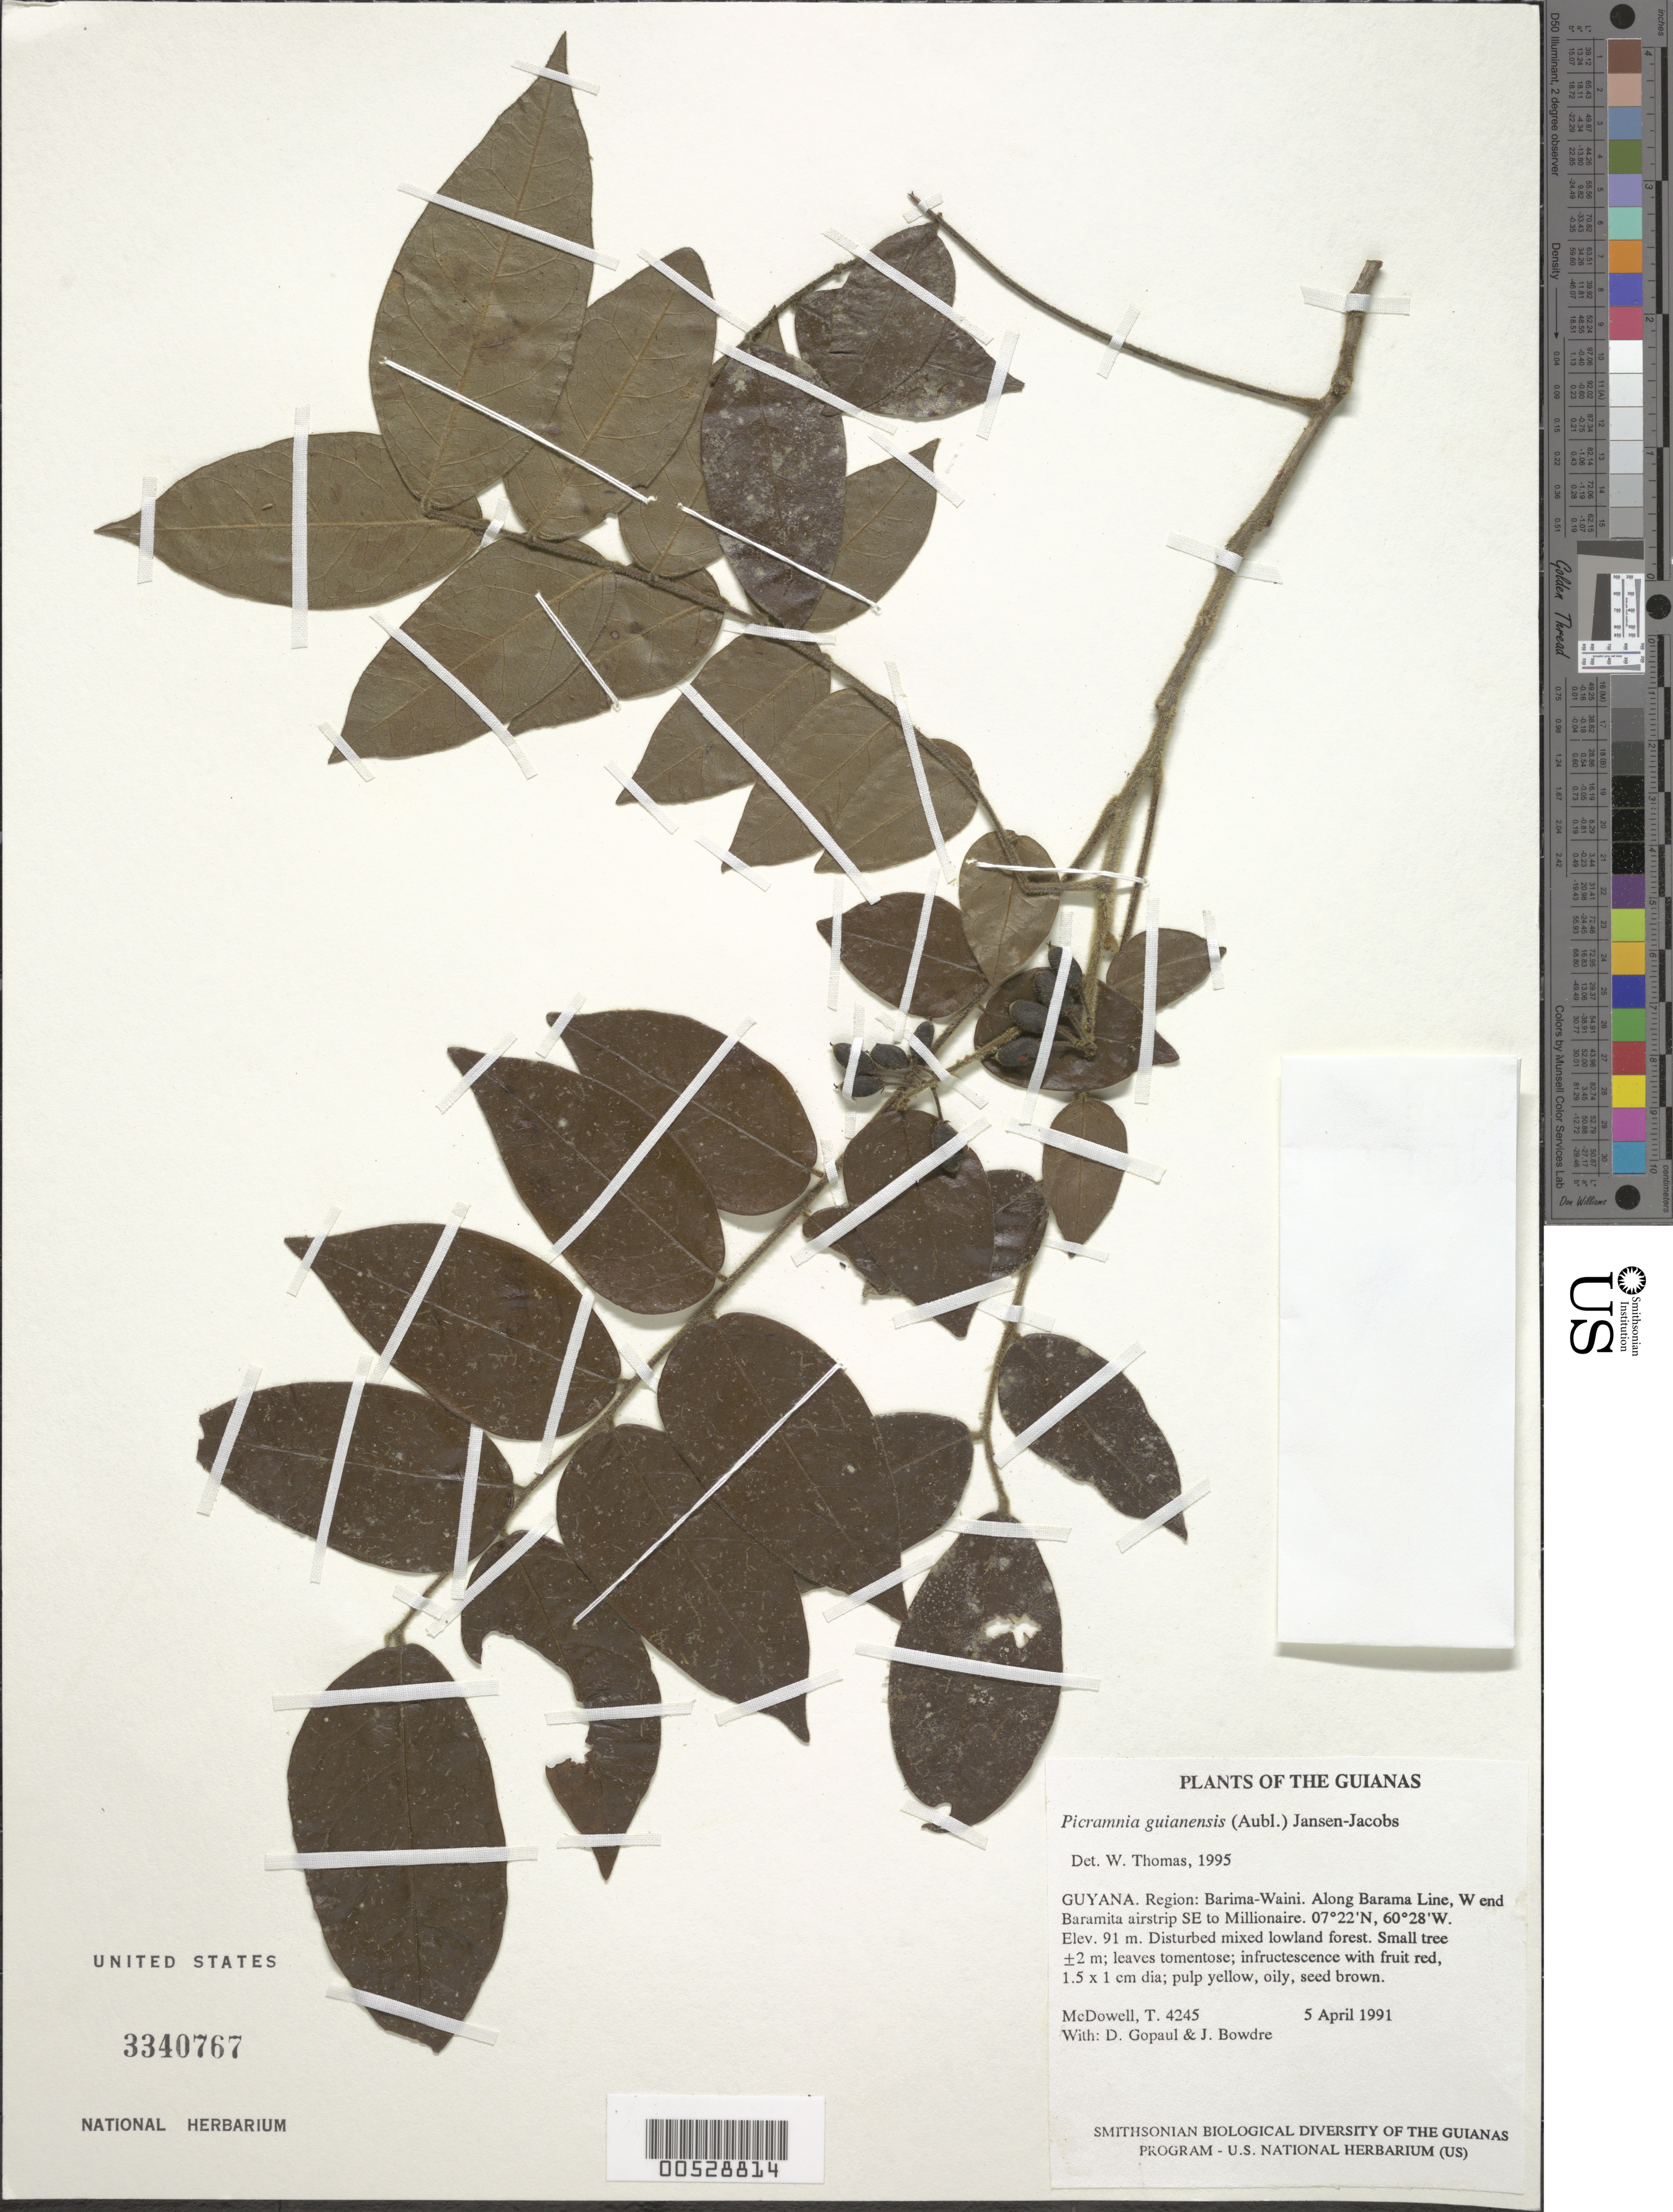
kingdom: Plantae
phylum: Tracheophyta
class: Magnoliopsida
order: Picramniales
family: Picramniaceae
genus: Picramnia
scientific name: Picramnia guianensis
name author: (Aubl.) Jans.-Jac.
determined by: Thomas, W. W., (NY), New York Botanical Garden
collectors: T. McDowell, D. Gopaul & J. Bowdre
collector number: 4245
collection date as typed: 5 April 1991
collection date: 1991-04-05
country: Guyana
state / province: Barima-Waini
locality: Along Barama Line, W end Baramita airstrip SE to Millionaire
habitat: Disturbed mixed lowland forest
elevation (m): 91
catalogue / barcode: US 3340767